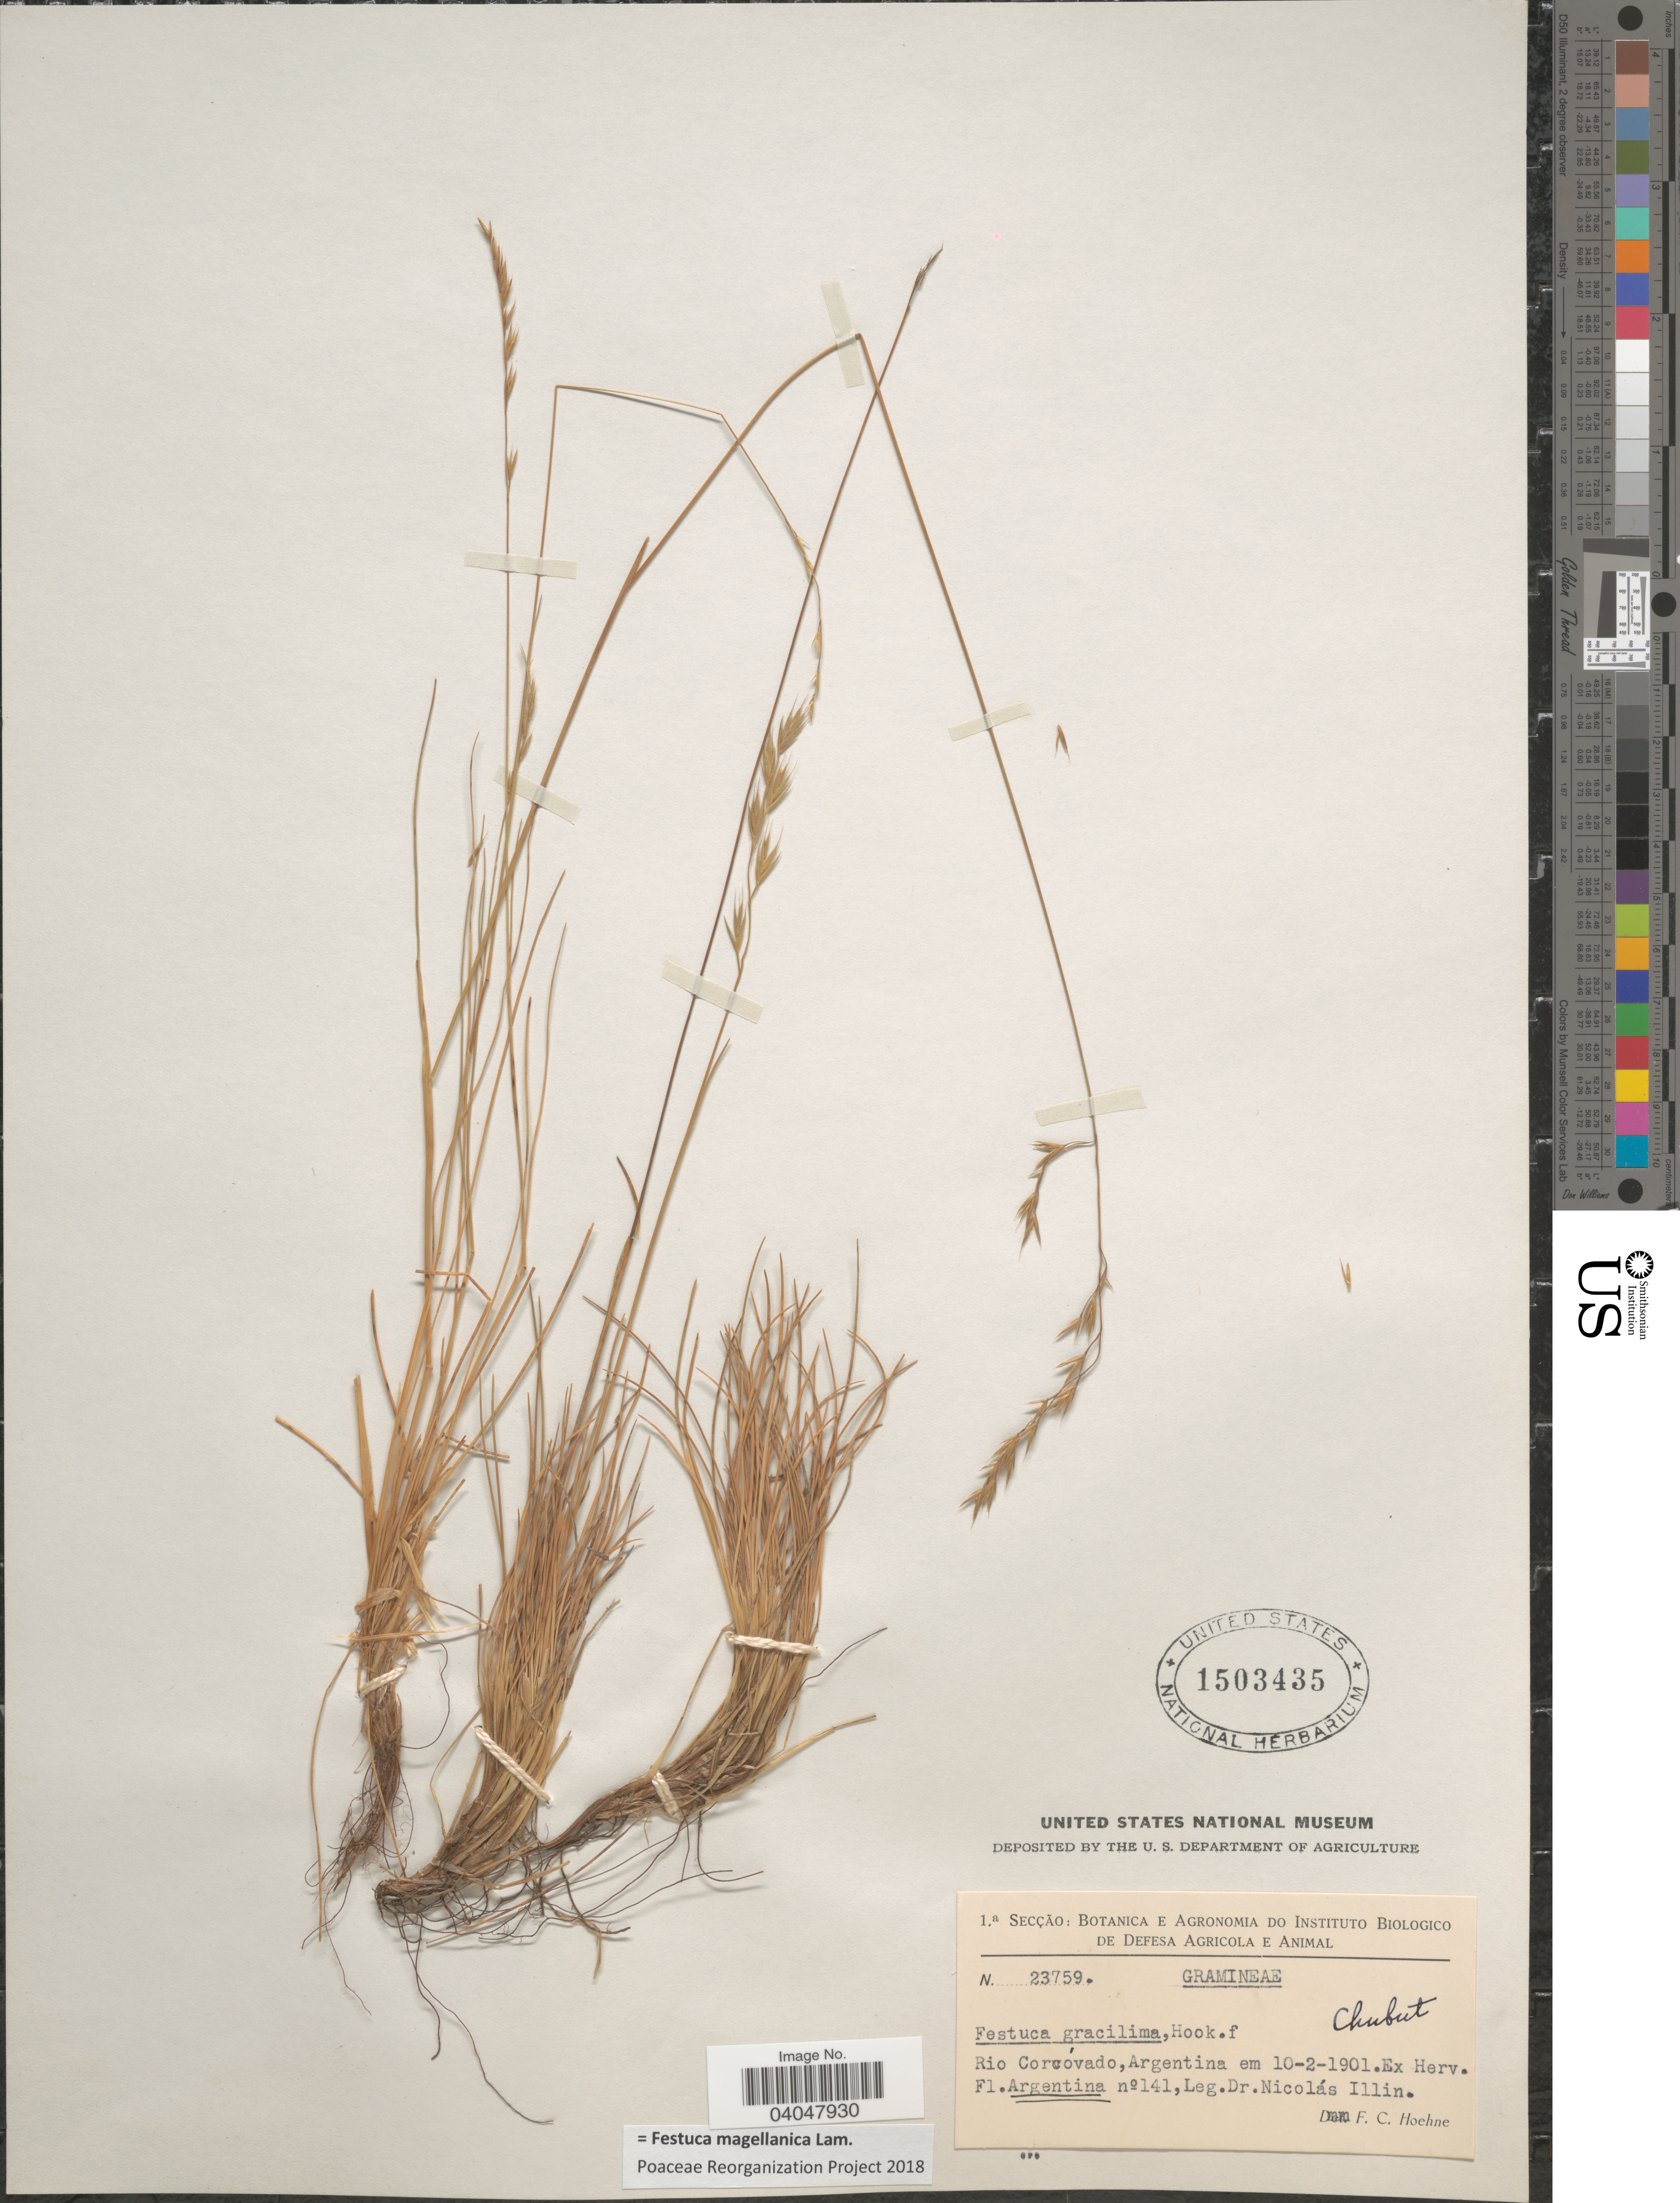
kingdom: Plantae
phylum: Tracheophyta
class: Liliopsida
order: Poales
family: Poaceae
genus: Festuca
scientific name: Festuca magellanica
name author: Lam.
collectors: N. Illin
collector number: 23759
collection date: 1901-02-10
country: Argentina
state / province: Chubut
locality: Rio Corcóvado.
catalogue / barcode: US 1503435